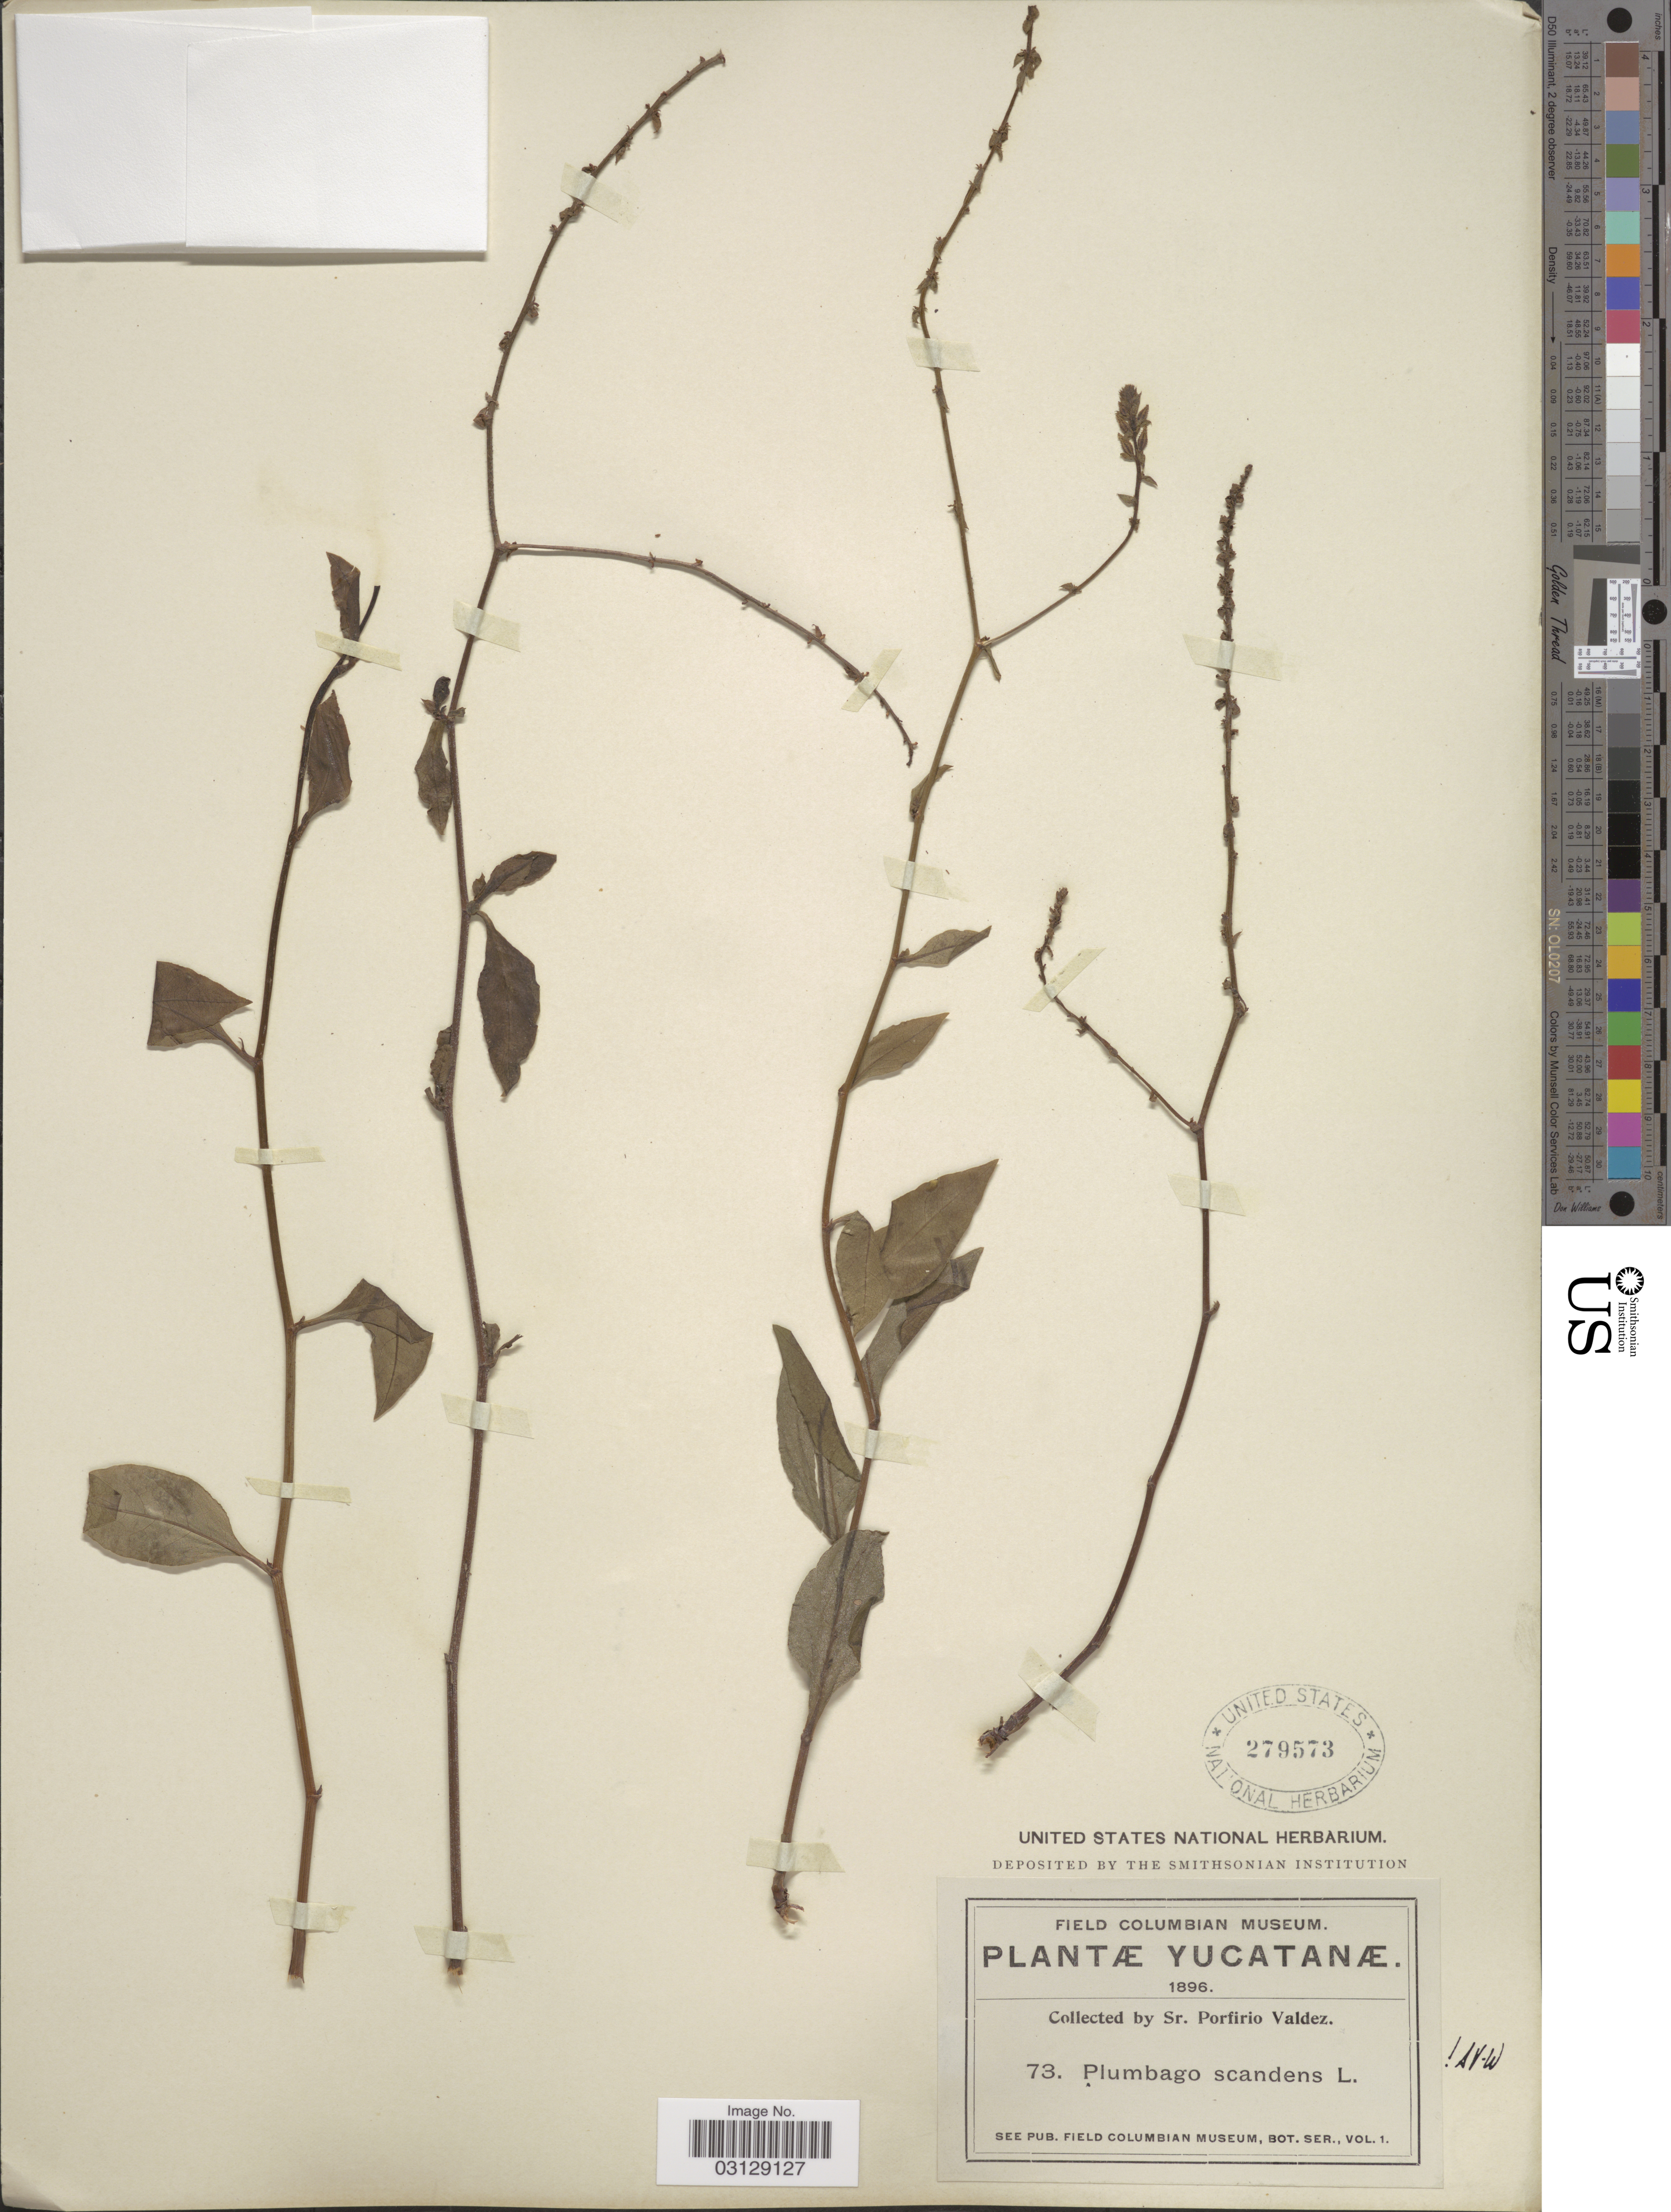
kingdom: Plantae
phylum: Tracheophyta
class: Magnoliopsida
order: Caryophyllales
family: Plumbaginaceae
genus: Plumbago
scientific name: Plumbago scandens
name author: L.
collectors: P. Valdez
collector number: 73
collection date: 1896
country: Mexico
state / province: Yucatán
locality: Yucatanæ.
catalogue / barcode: US 279573